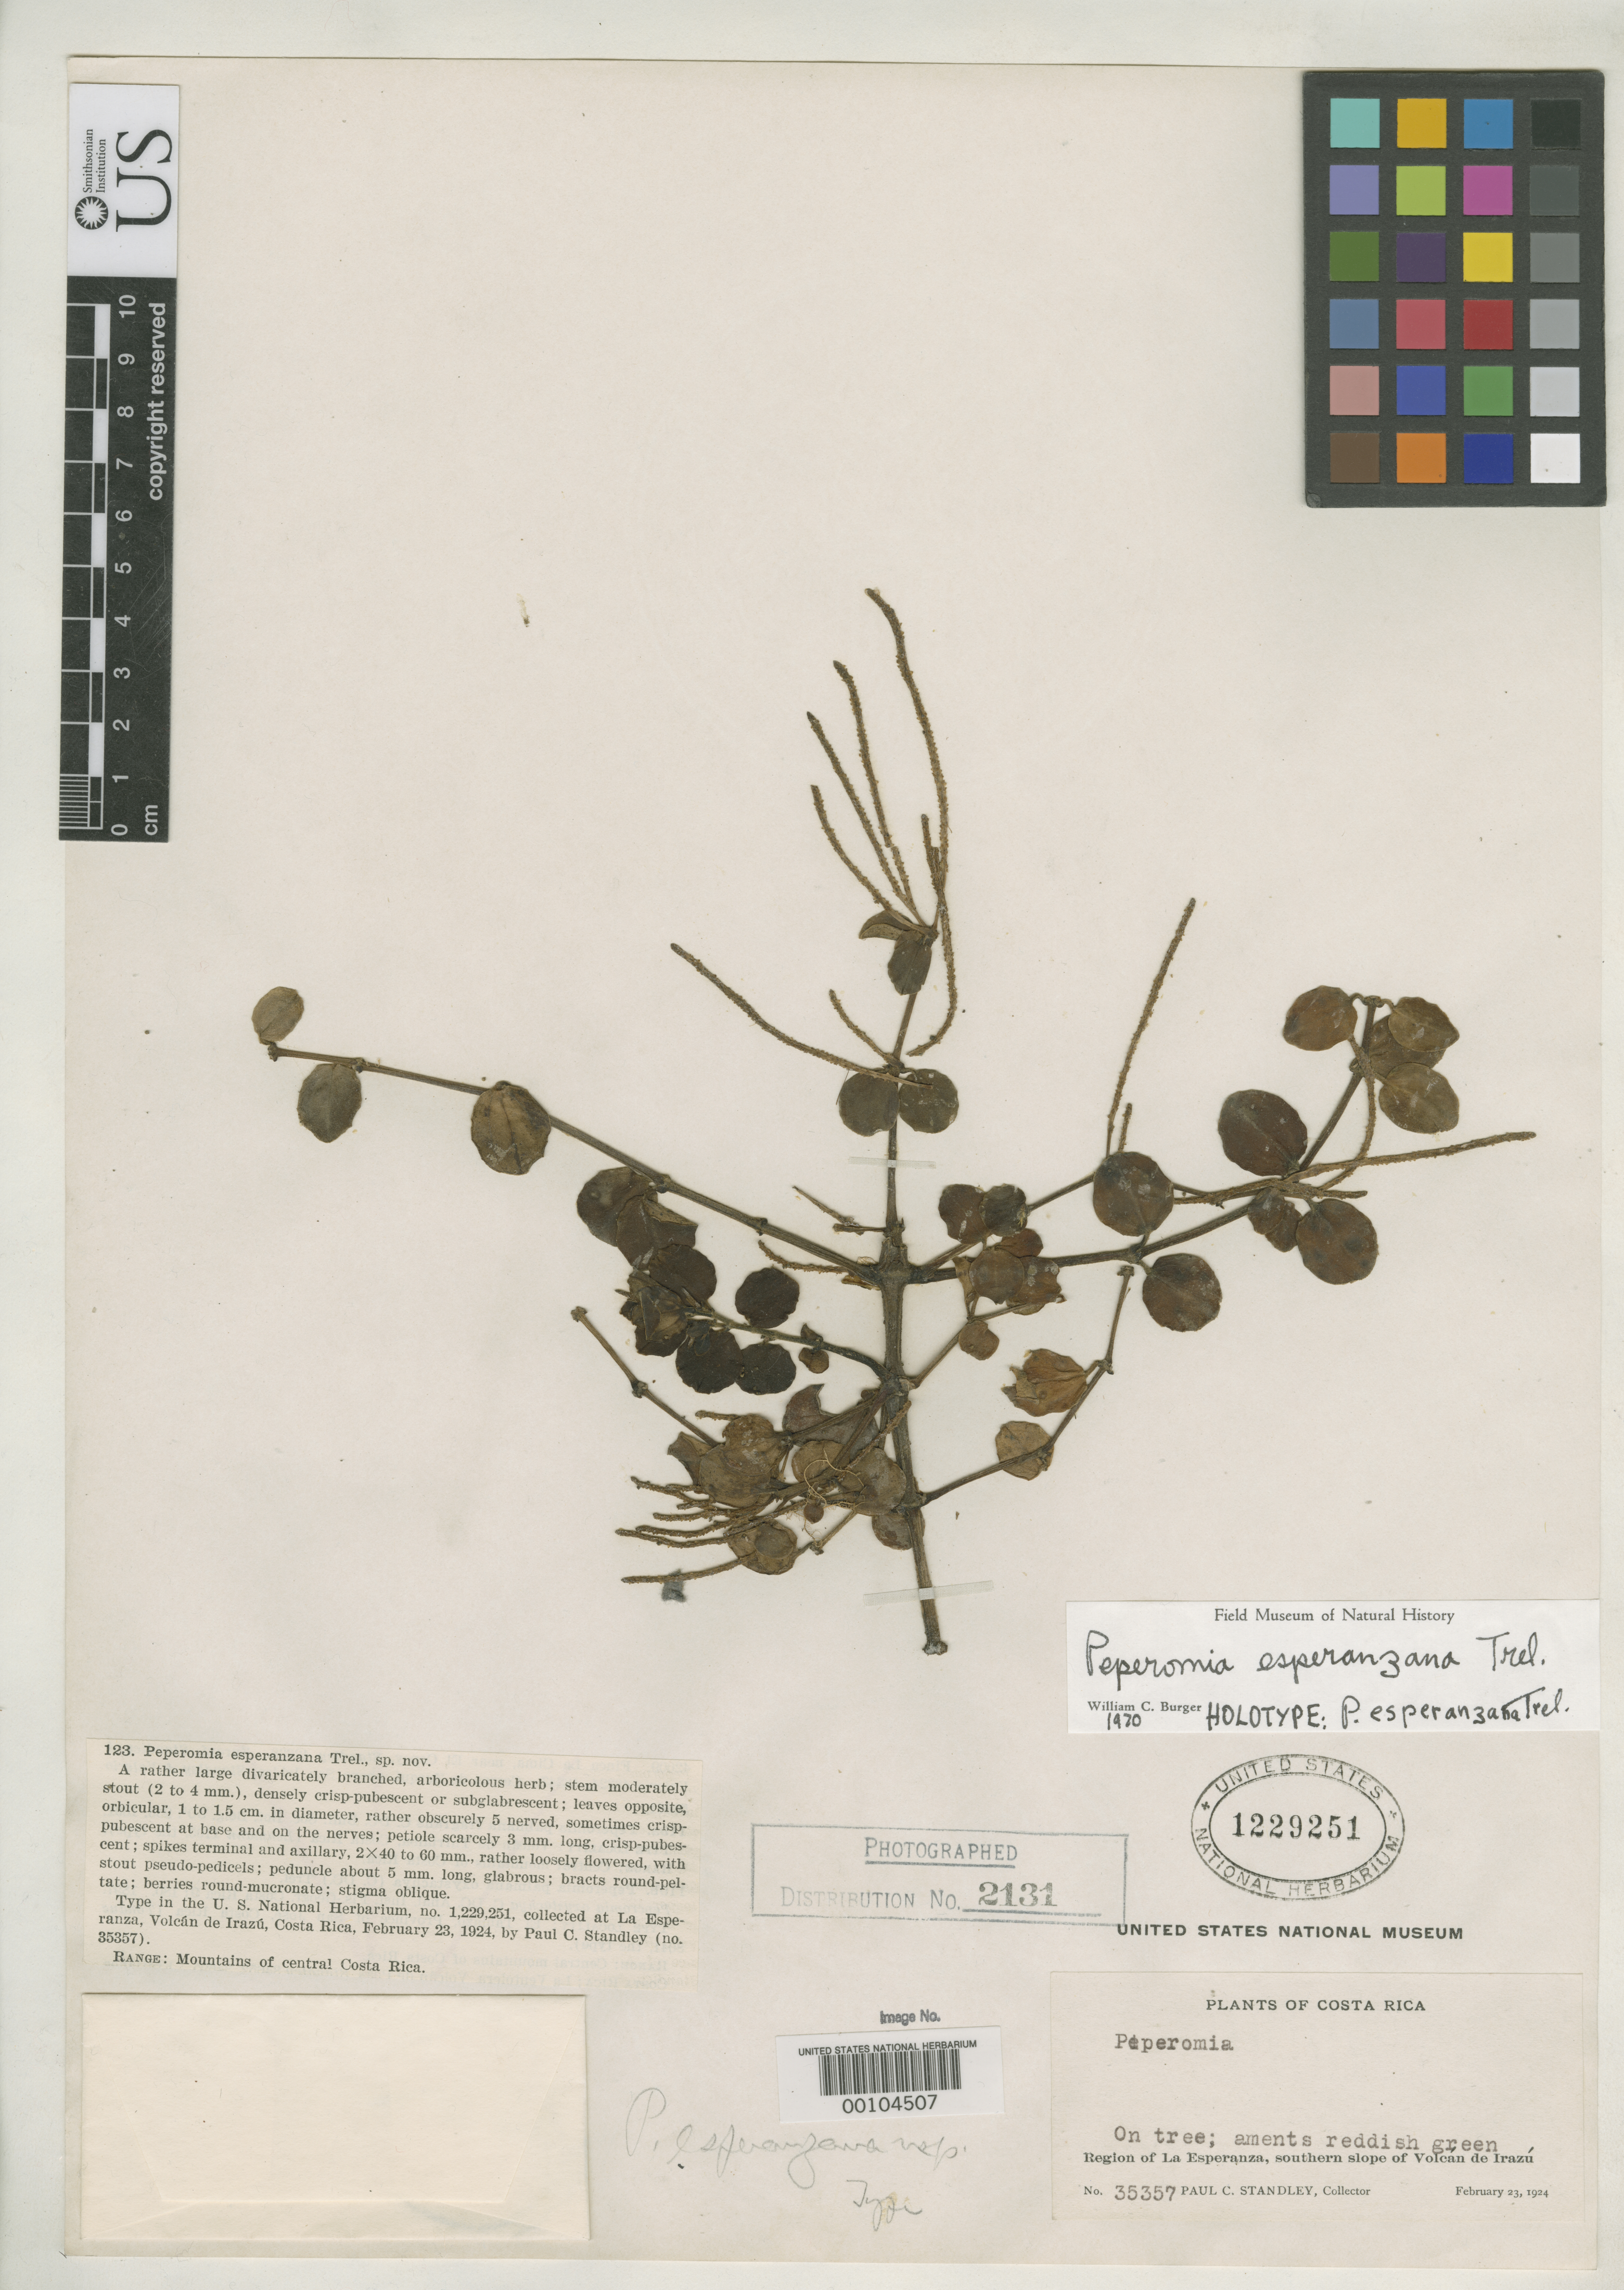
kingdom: Plantae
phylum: Tracheophyta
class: Magnoliopsida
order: Piperales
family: Piperaceae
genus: Peperomia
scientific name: Peperomia esperanzana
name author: Trel.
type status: Holotype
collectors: P. C. Standley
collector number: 35357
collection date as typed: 23 Feb 1924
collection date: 1924-02-23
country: Costa Rica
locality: Volcan de Irazu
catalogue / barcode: US 1229251